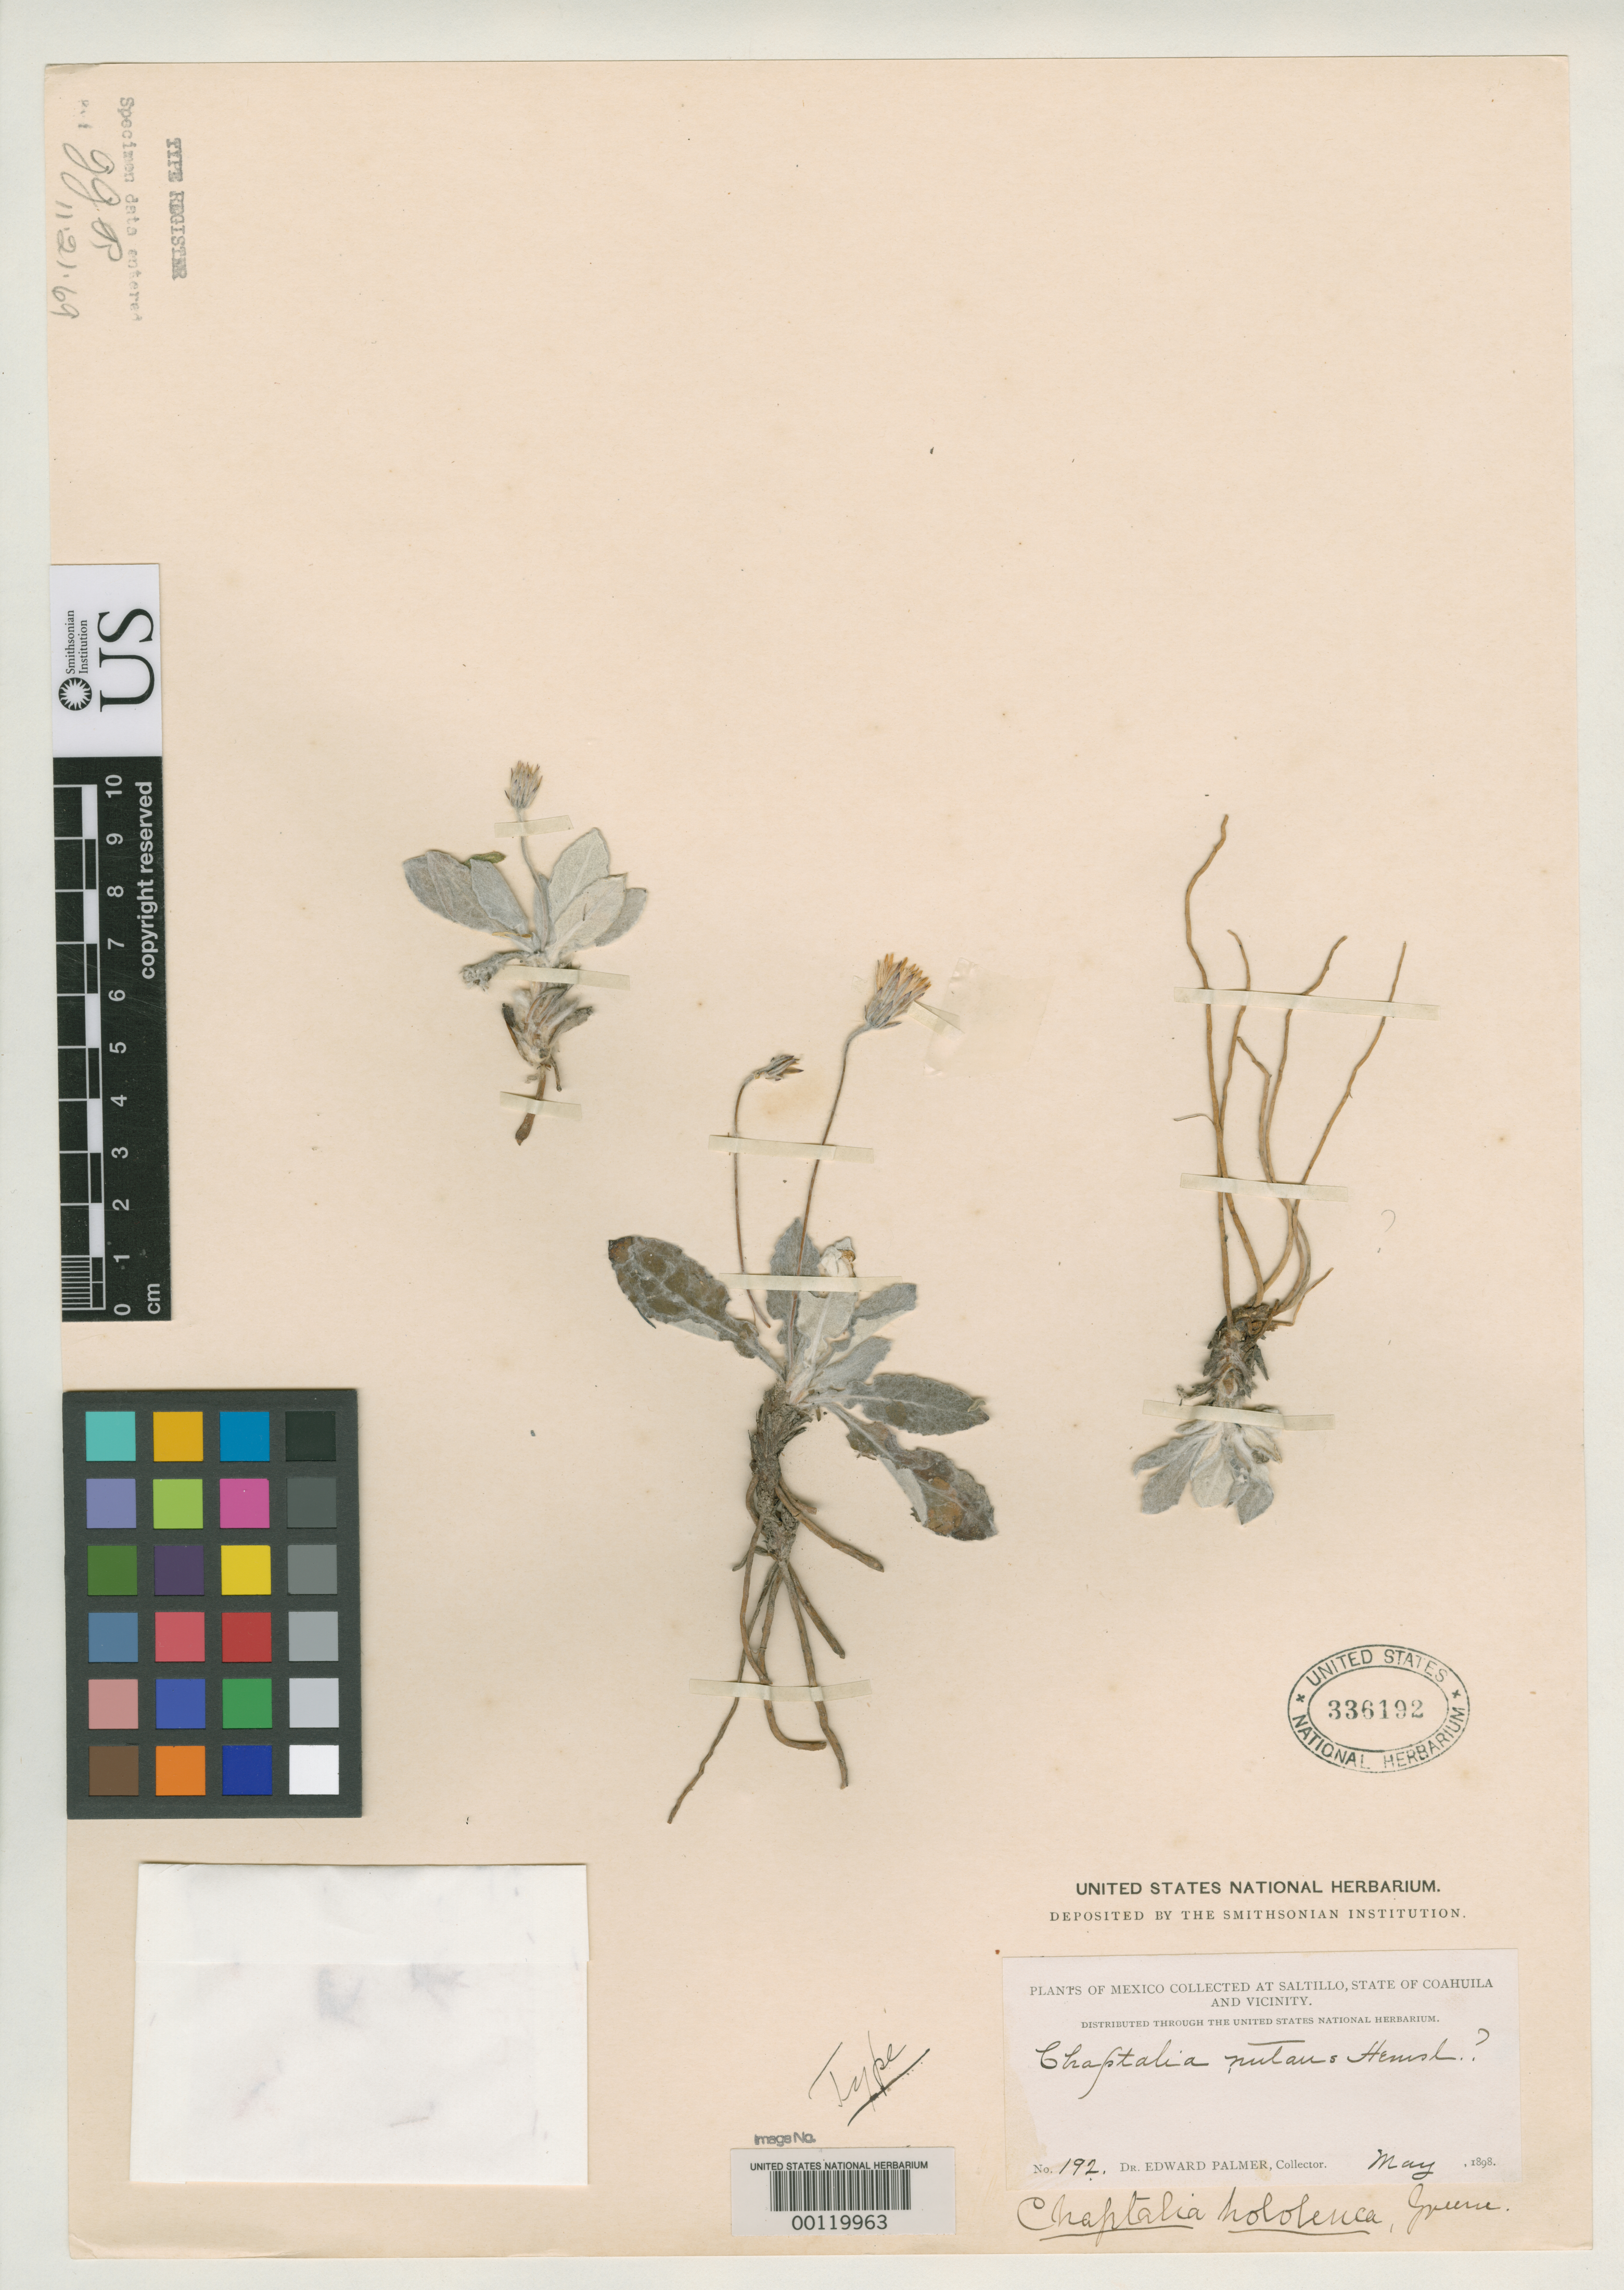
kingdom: Plantae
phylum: Tracheophyta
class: Magnoliopsida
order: Asterales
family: Asteraceae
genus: Chaptalia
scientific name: Chaptalia hololeuca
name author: Greene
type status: Holotype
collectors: E. Palmer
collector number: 192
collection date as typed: May 1898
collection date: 1898-05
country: Mexico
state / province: Coahuila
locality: Near Saltillo.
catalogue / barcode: US 336192